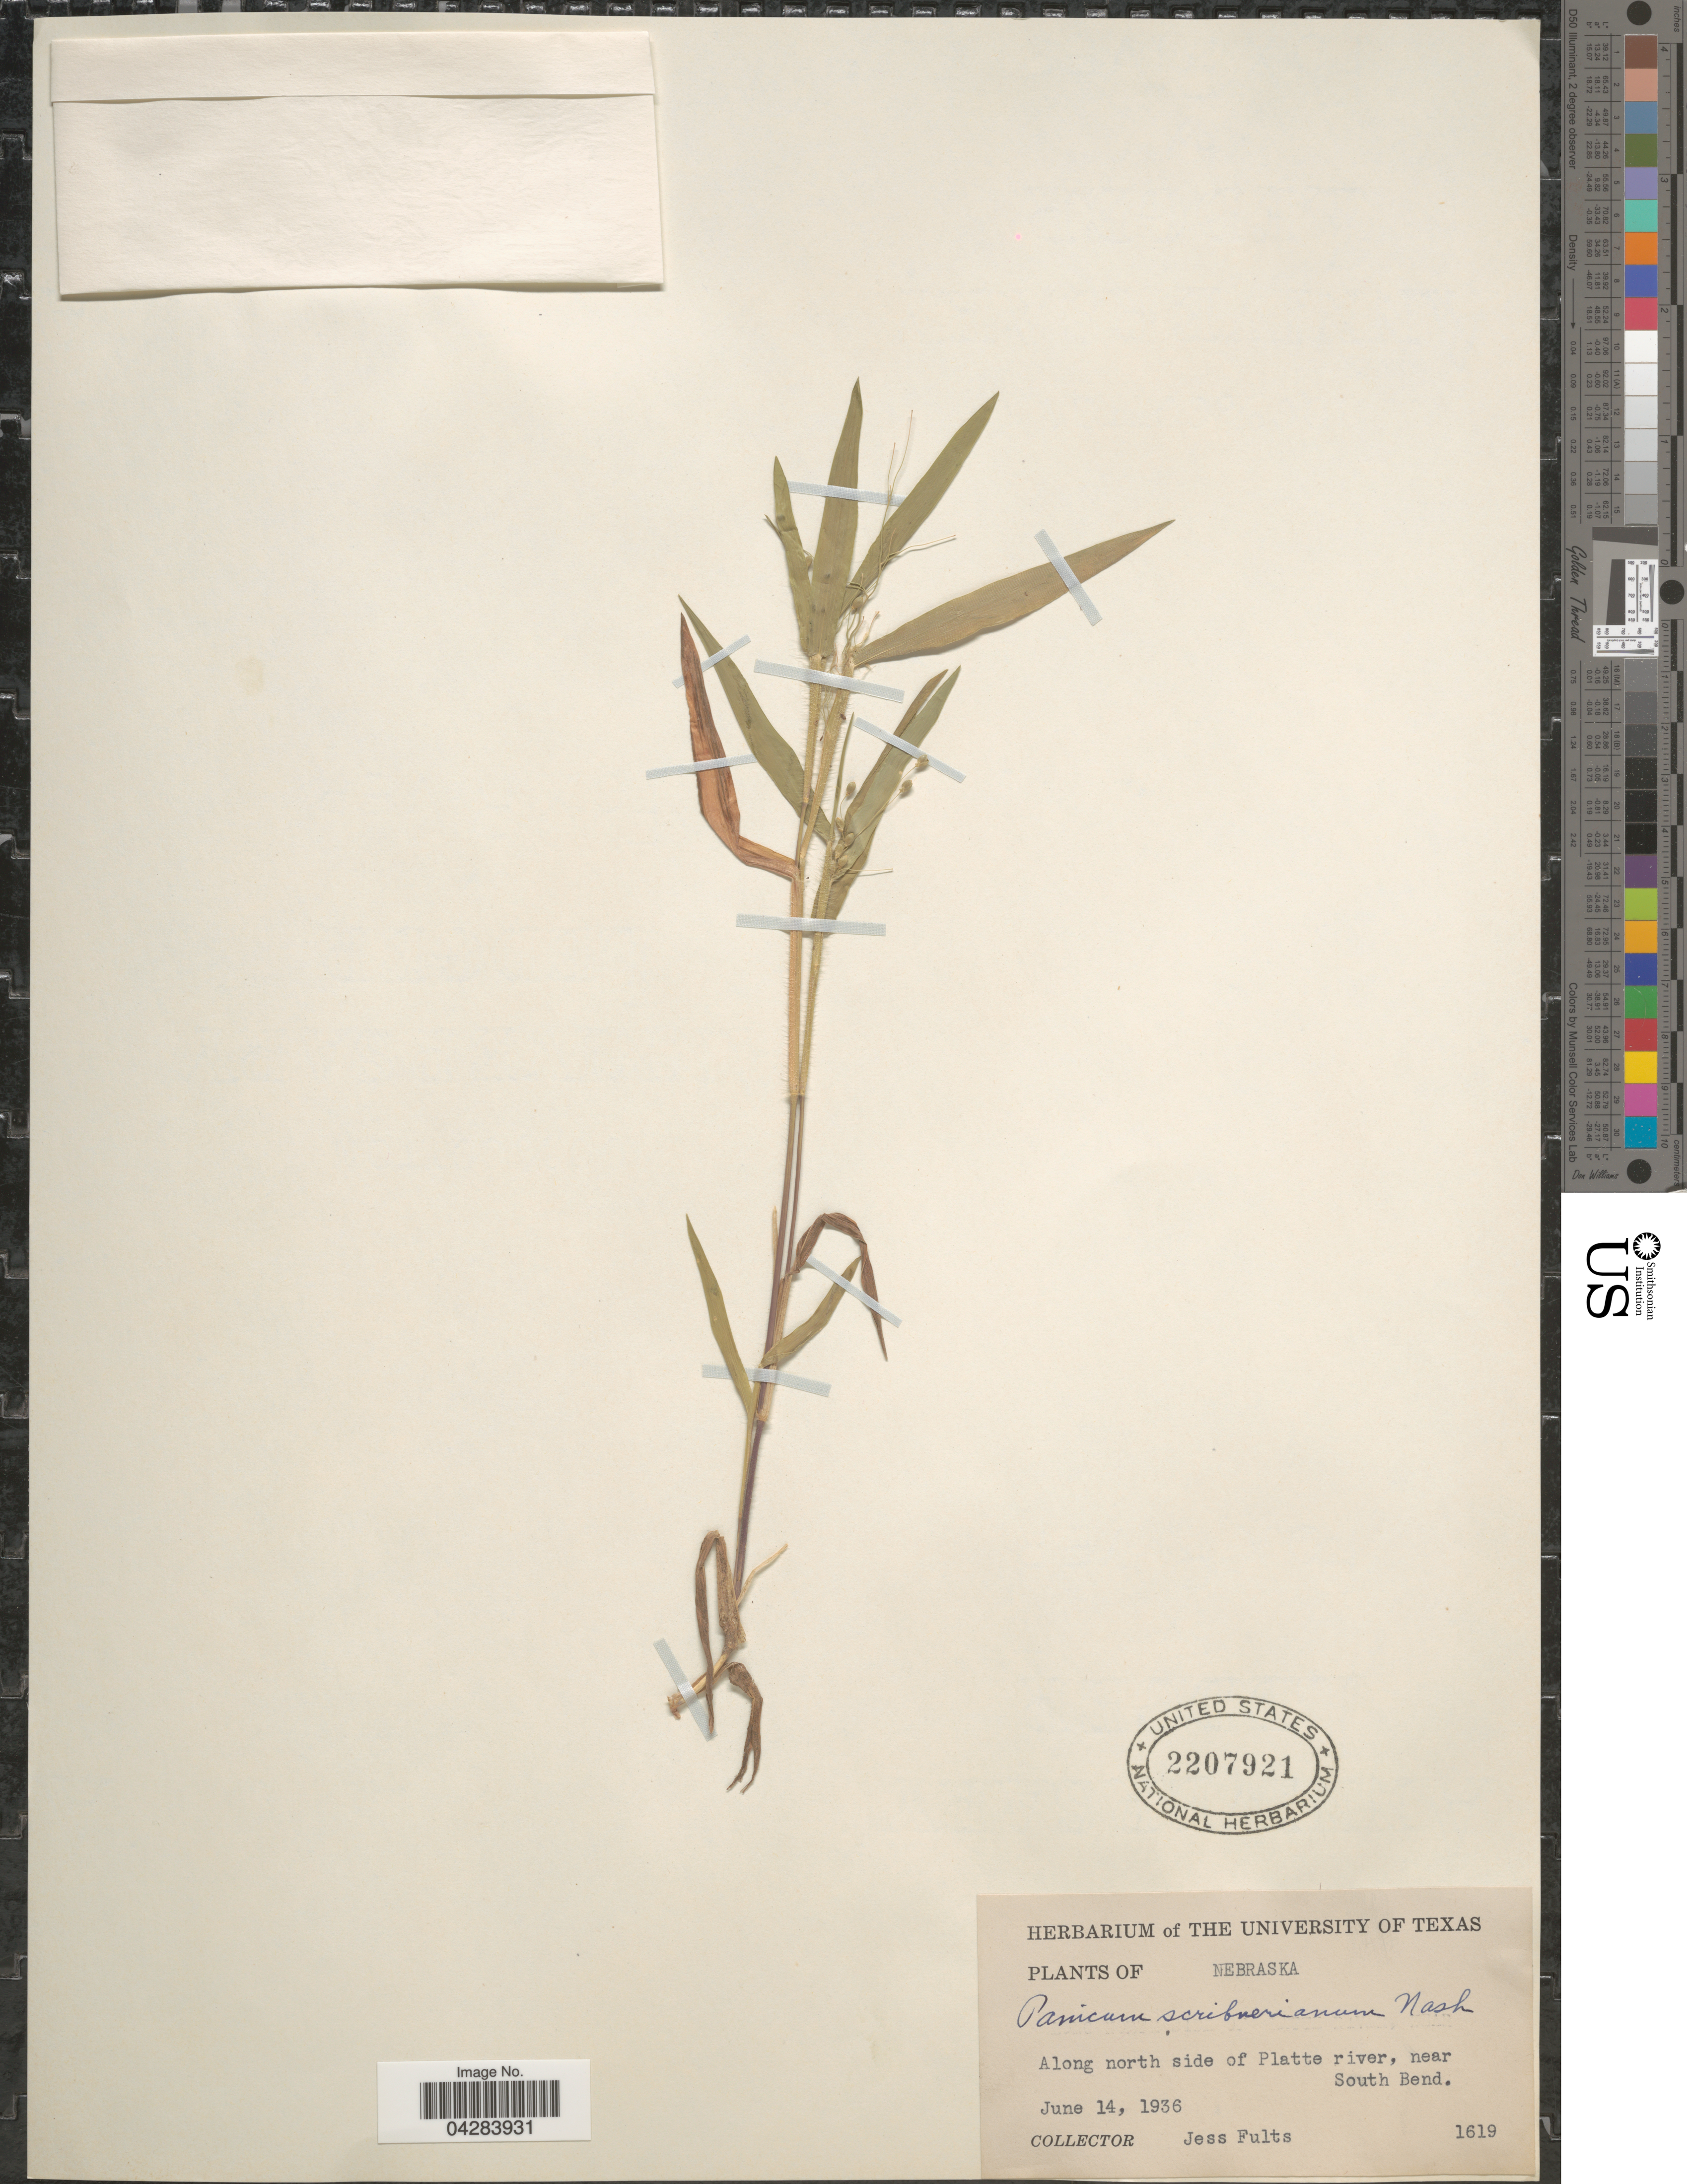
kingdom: Plantae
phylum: Tracheophyta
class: Liliopsida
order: Poales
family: Poaceae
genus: Dichanthelium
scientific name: Dichanthelium oligosanthes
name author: (Schult.) Gould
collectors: J. Fults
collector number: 1619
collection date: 1936-06-14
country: United States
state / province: Nebraska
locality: Along north side of Platte river, near South Bend.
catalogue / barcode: US 2207921